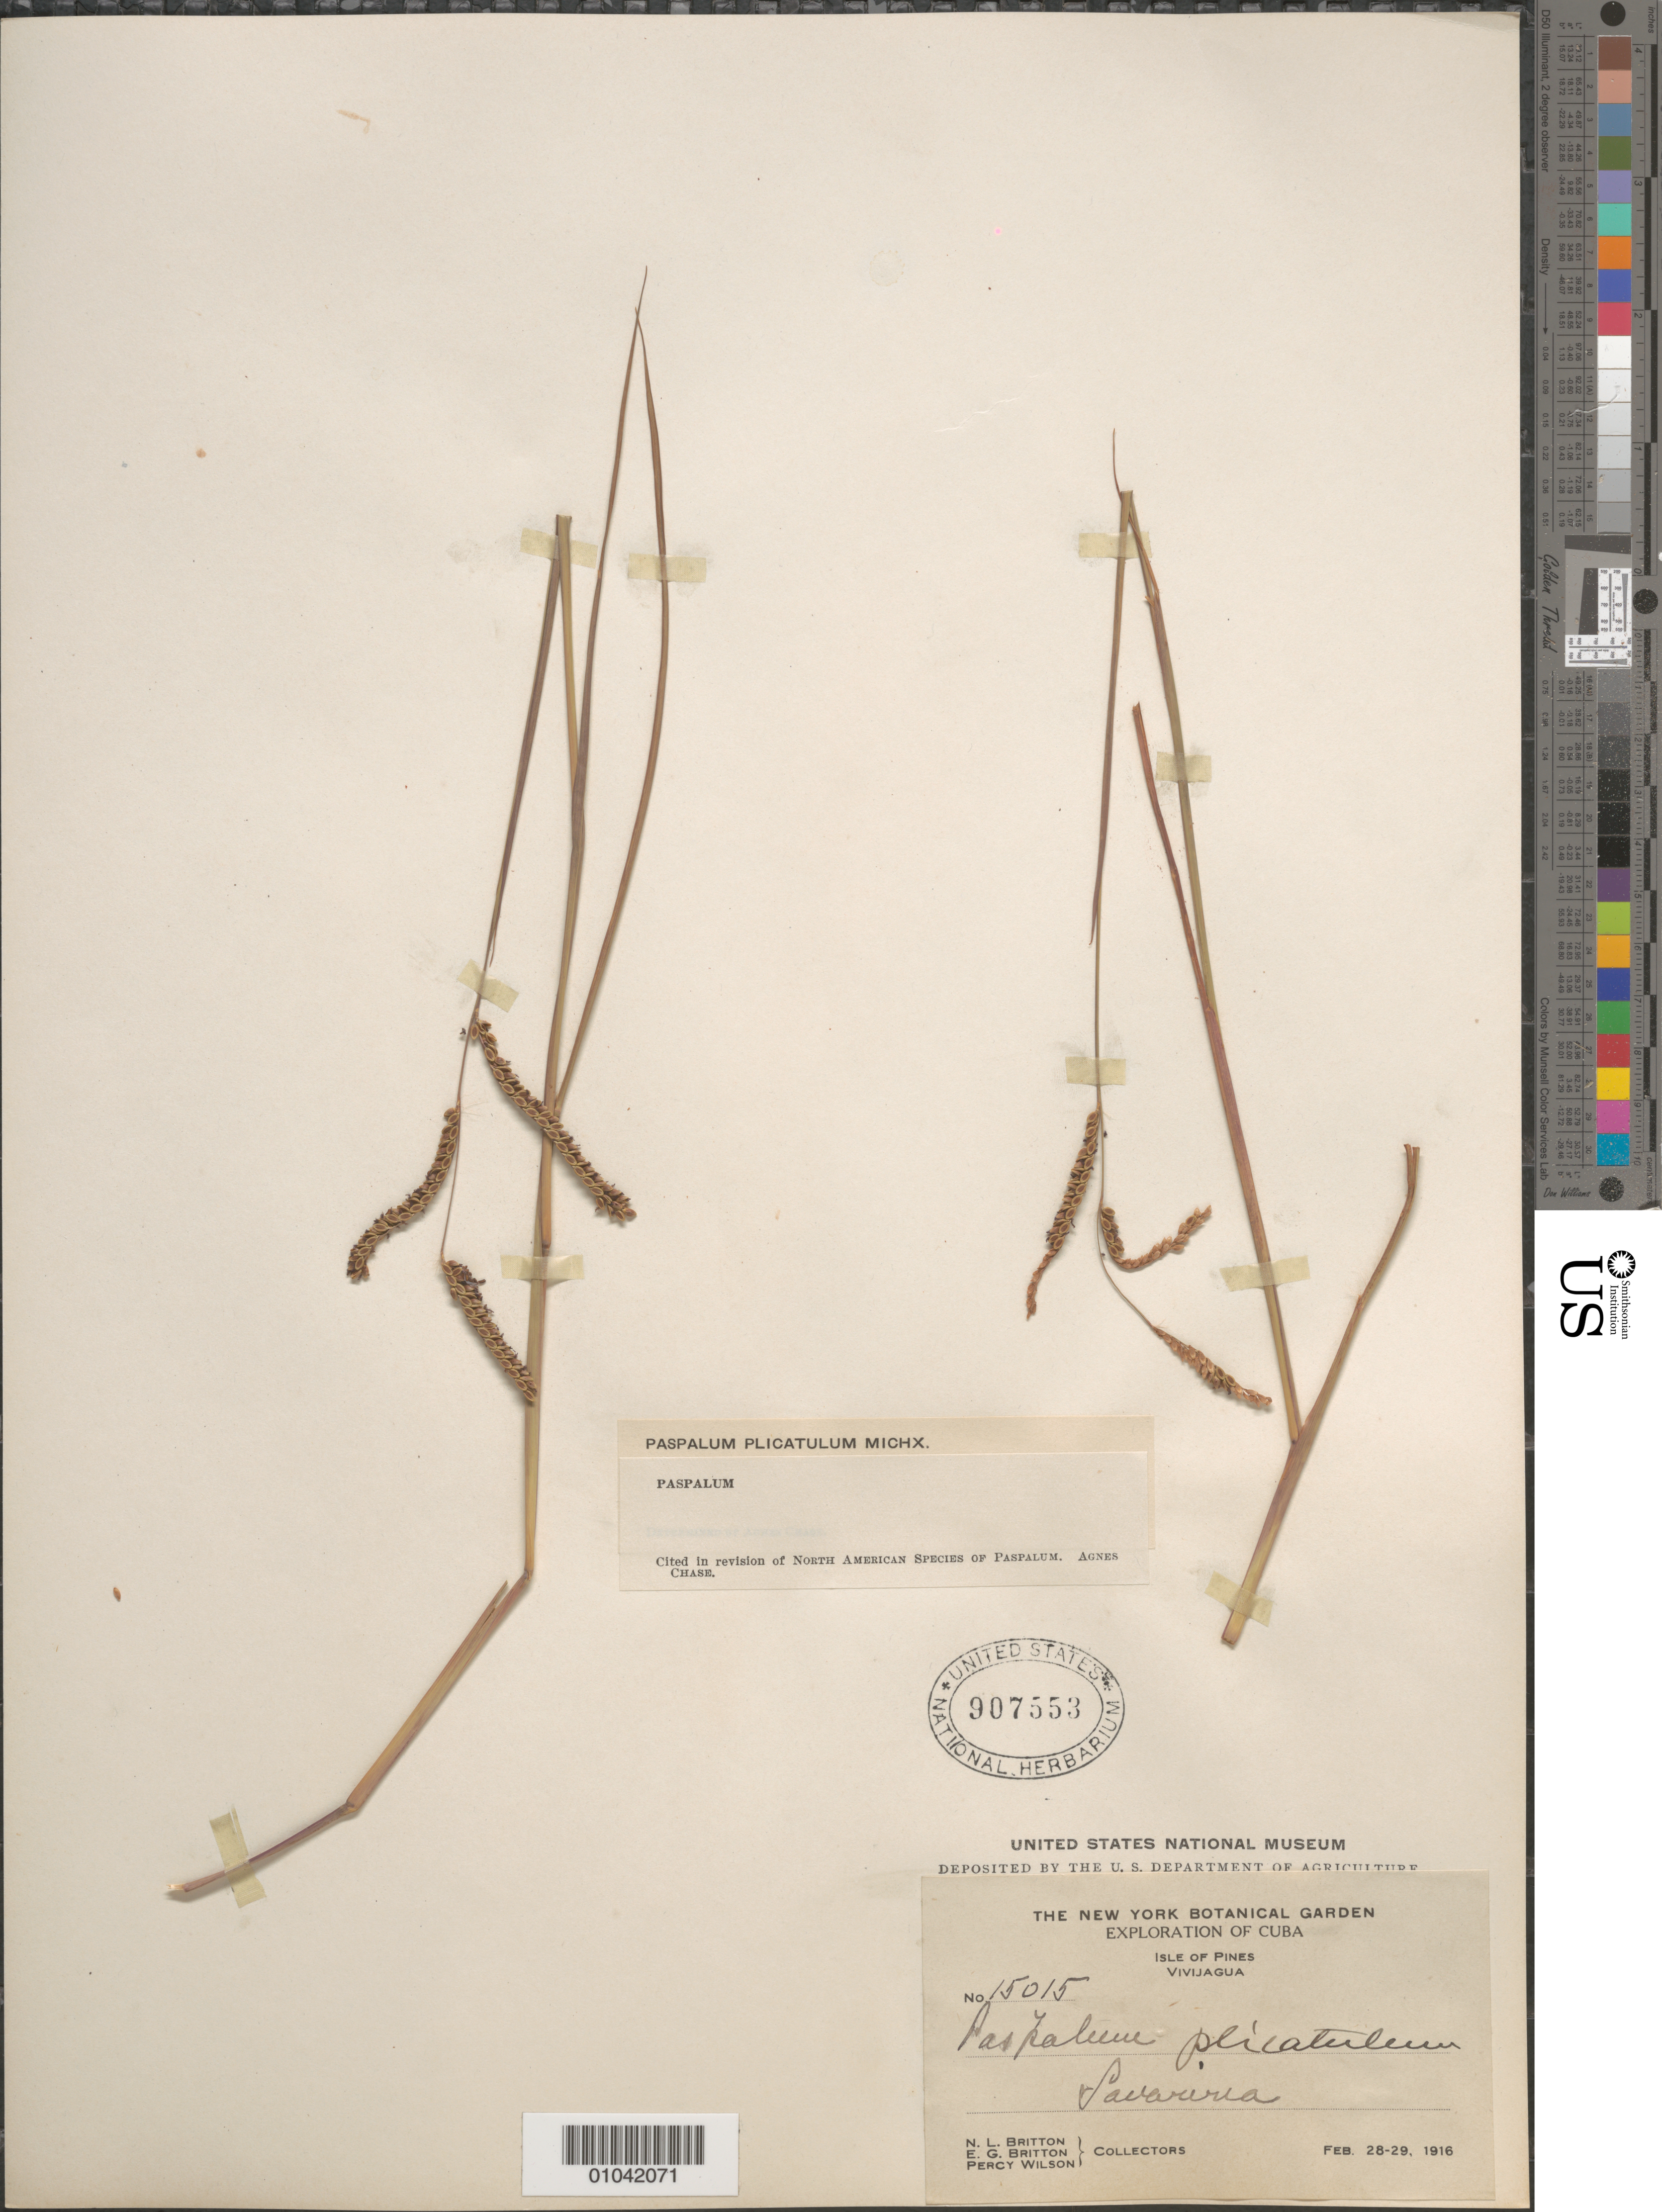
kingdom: Plantae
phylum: Tracheophyta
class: Liliopsida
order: Poales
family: Poaceae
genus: Paspalum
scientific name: Paspalum plicatulum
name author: Michx.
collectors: N. Britton, E. G. Britton & P. Wilson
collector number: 15015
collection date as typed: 28 Feb 1916 to 29 Feb 1916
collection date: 1916-02-28/1916-02-29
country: Cuba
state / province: Isla de la Juventud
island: Isla de la Juventud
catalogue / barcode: US 907553